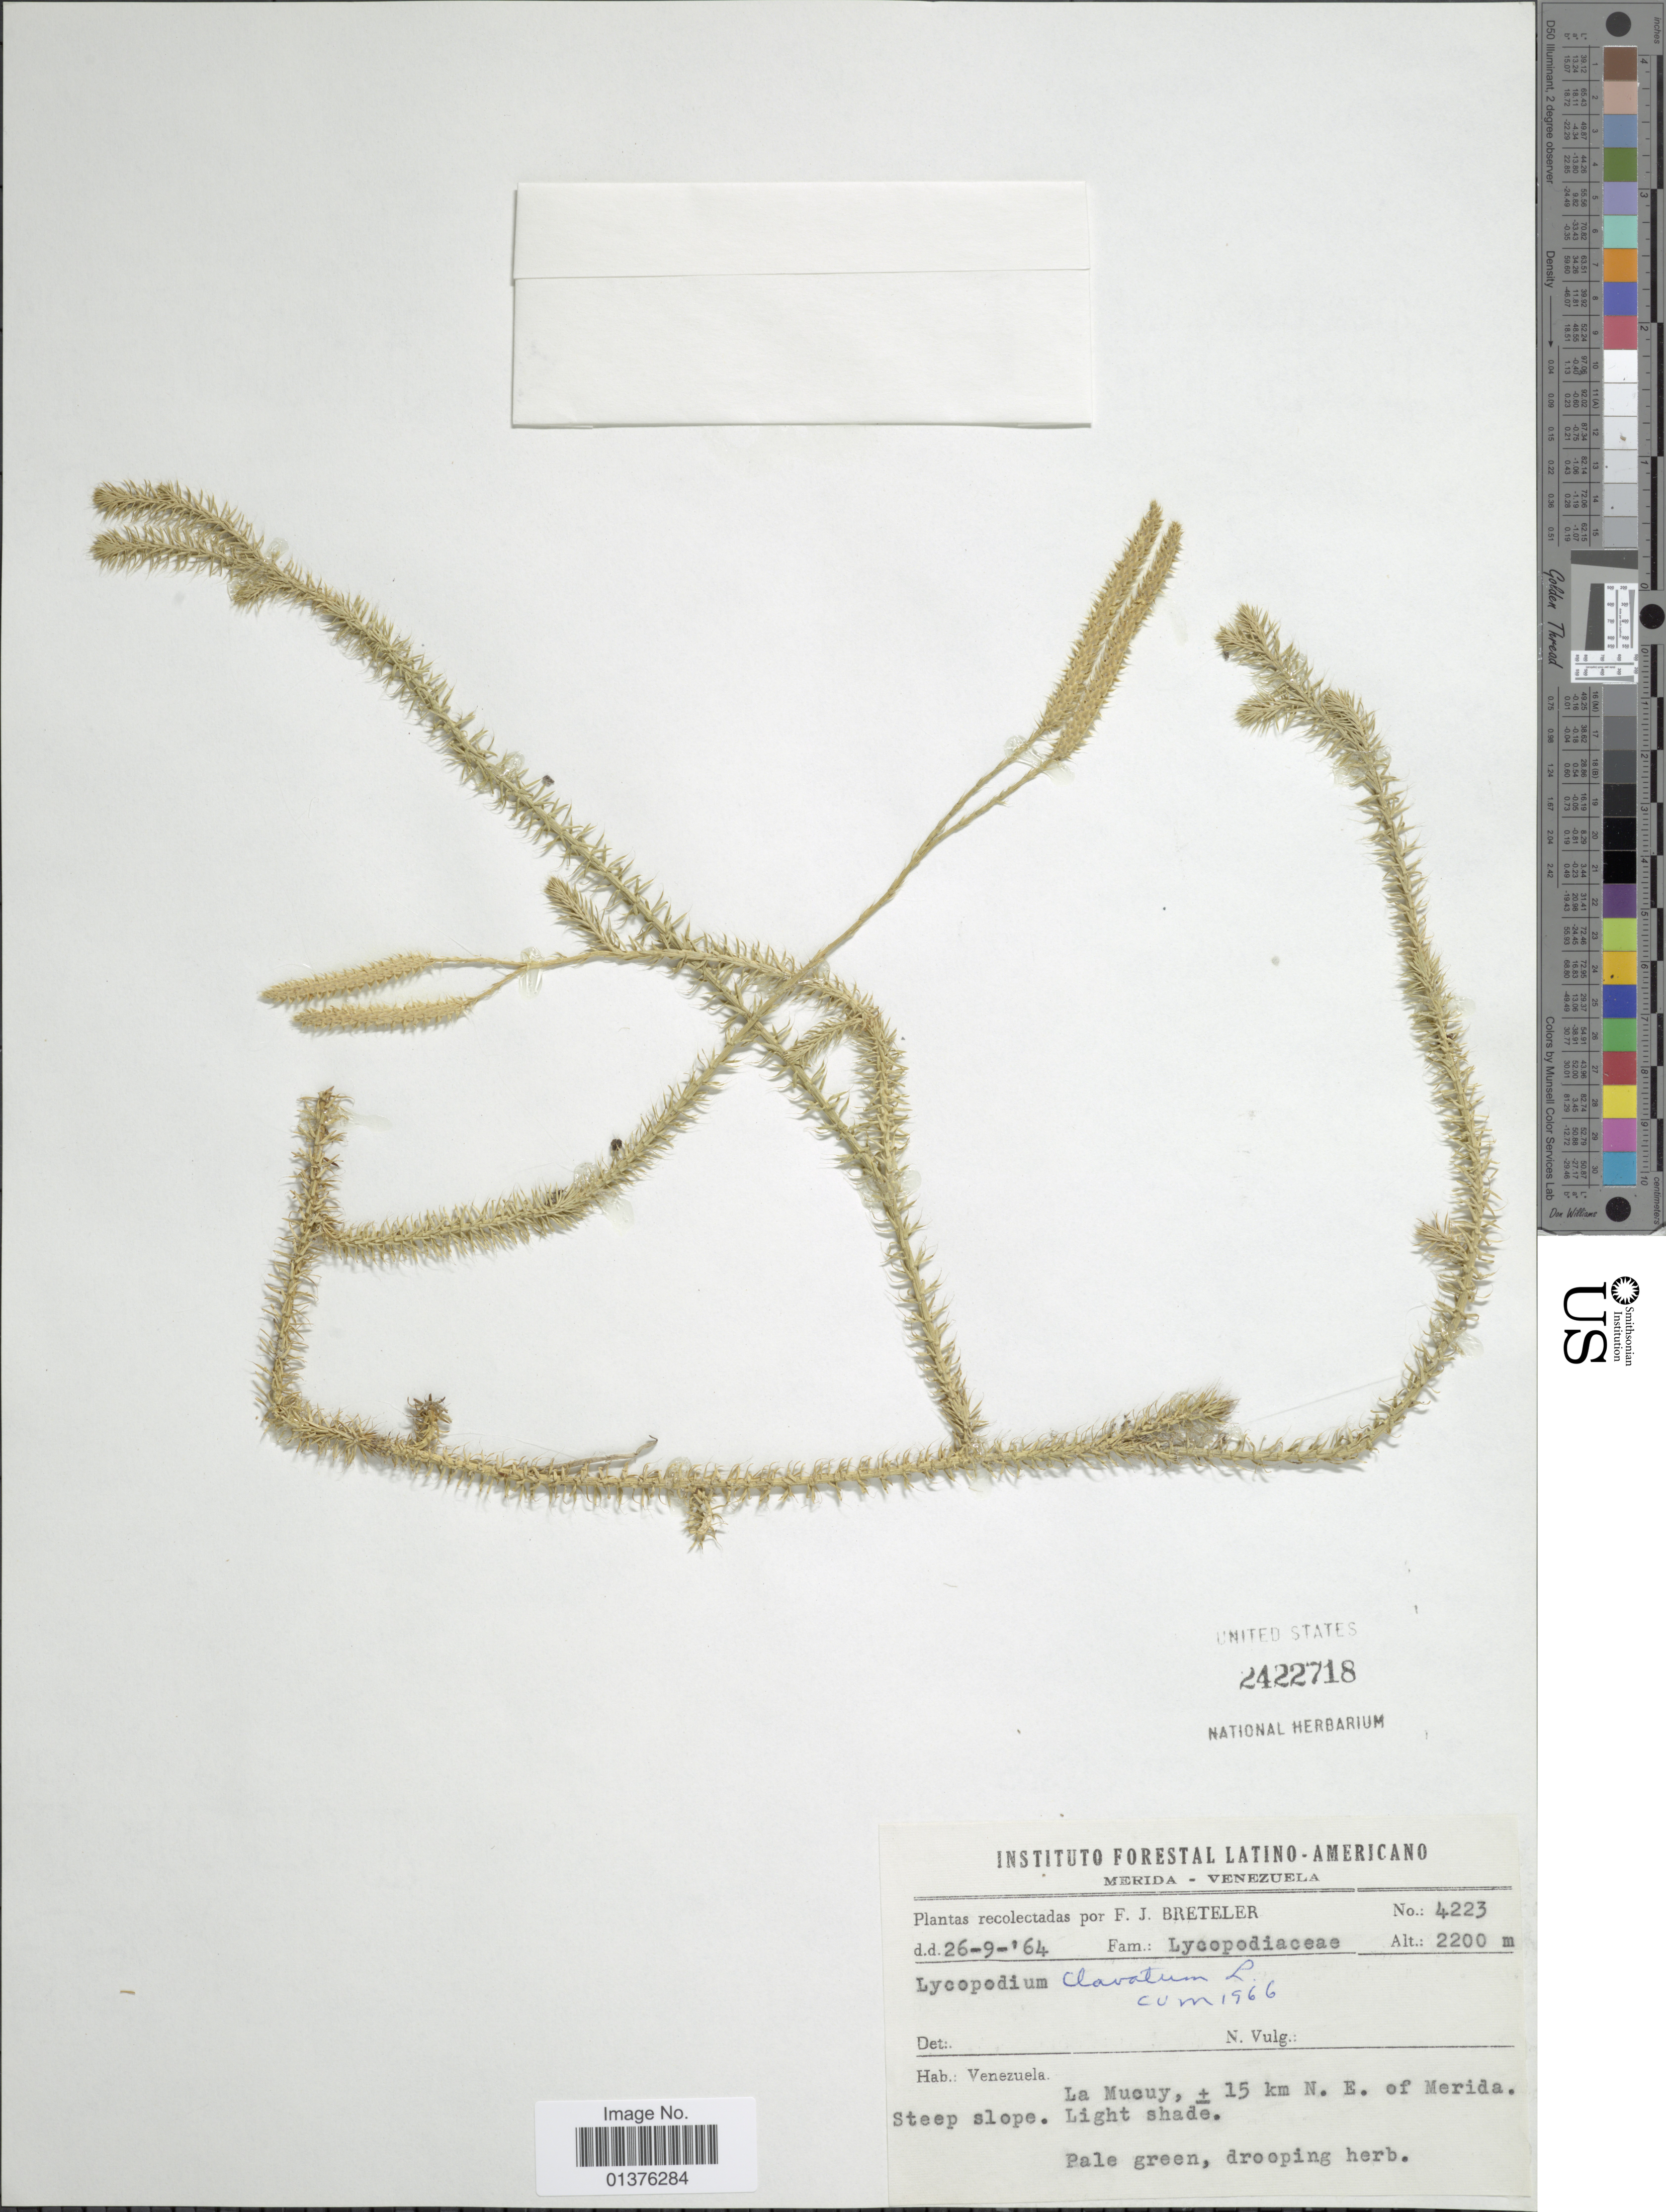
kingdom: Plantae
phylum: Tracheophyta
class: Lycopodiopsida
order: Lycopodiales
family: Lycopodiaceae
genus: Lycopodium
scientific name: Lycopodium clavatum subsp. clavatum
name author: L.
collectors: F. J. Breteler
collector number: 4223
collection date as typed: Transcribed d/m/y: 26/9/64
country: Venezuela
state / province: Mérida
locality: La Mucuy,±15 km N.E. of Merida steep slope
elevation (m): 2200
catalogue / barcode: US 2422718